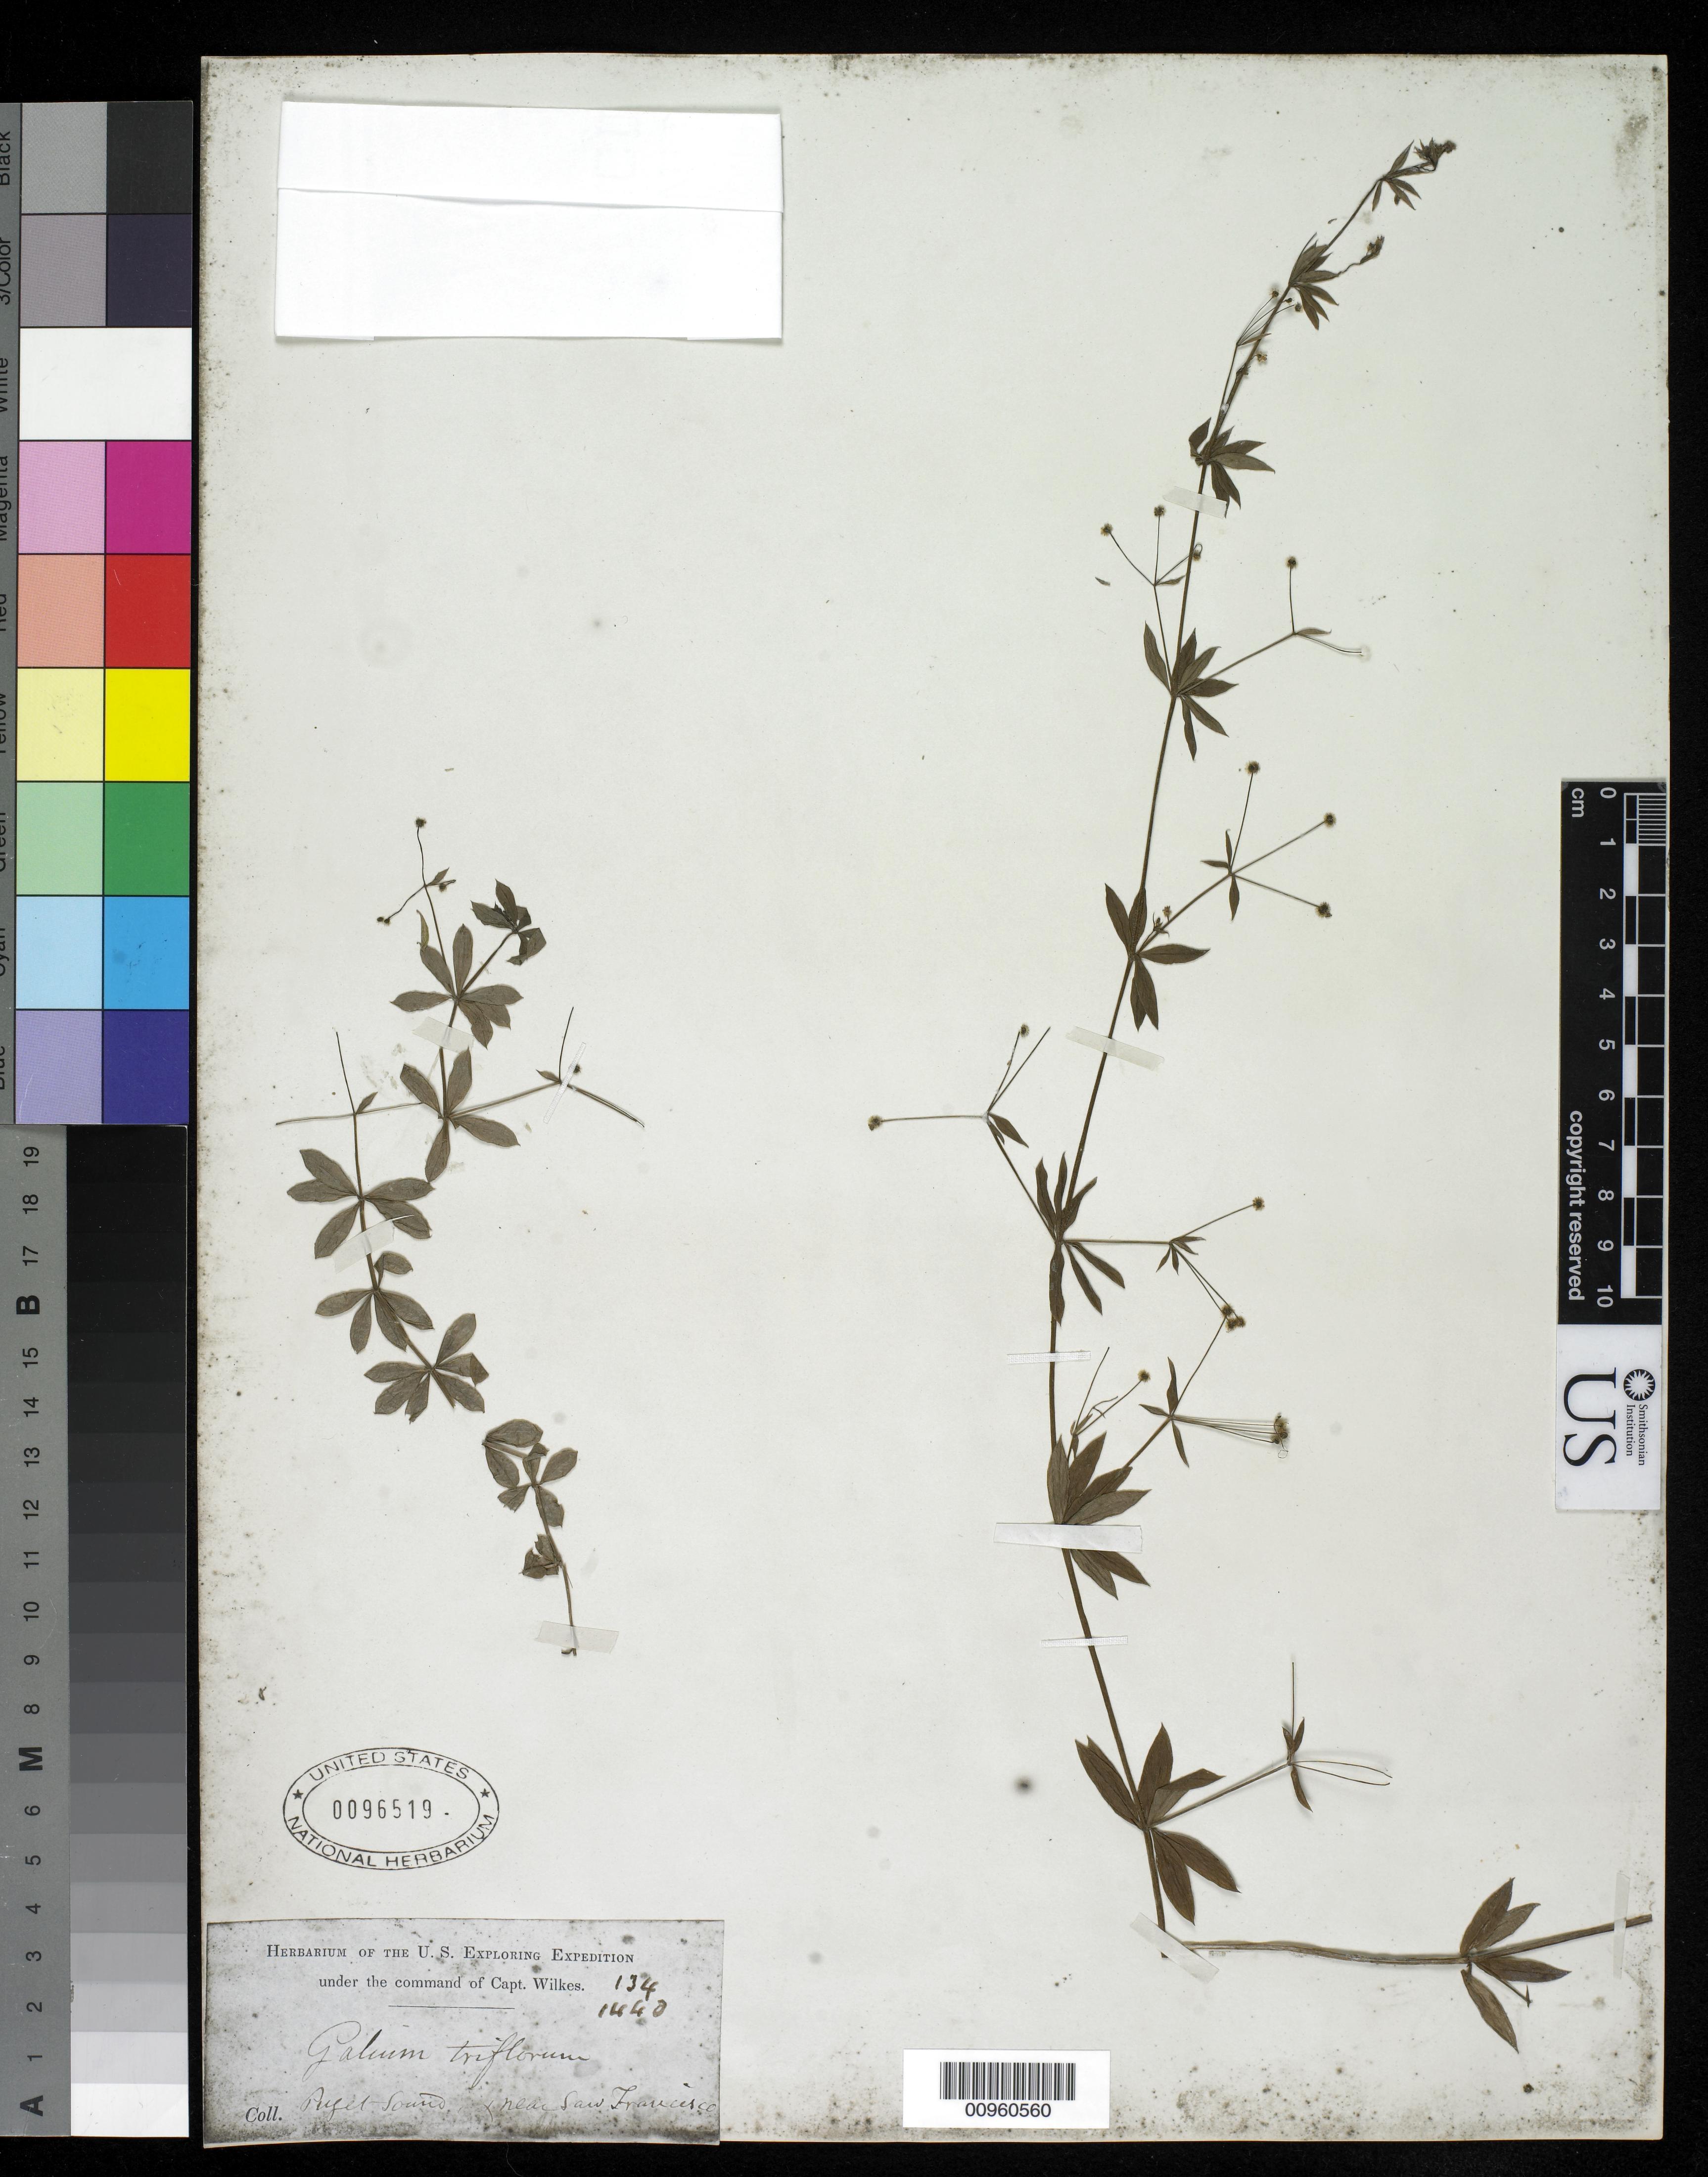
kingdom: Plantae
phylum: Tracheophyta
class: Magnoliopsida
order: Gentianales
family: Rubiaceae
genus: Galium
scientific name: Galium triflorum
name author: Michx.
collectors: Wilkes Explor. Exped.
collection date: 1838/1842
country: United States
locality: Puget Sound & near San Francisco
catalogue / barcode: US 96519